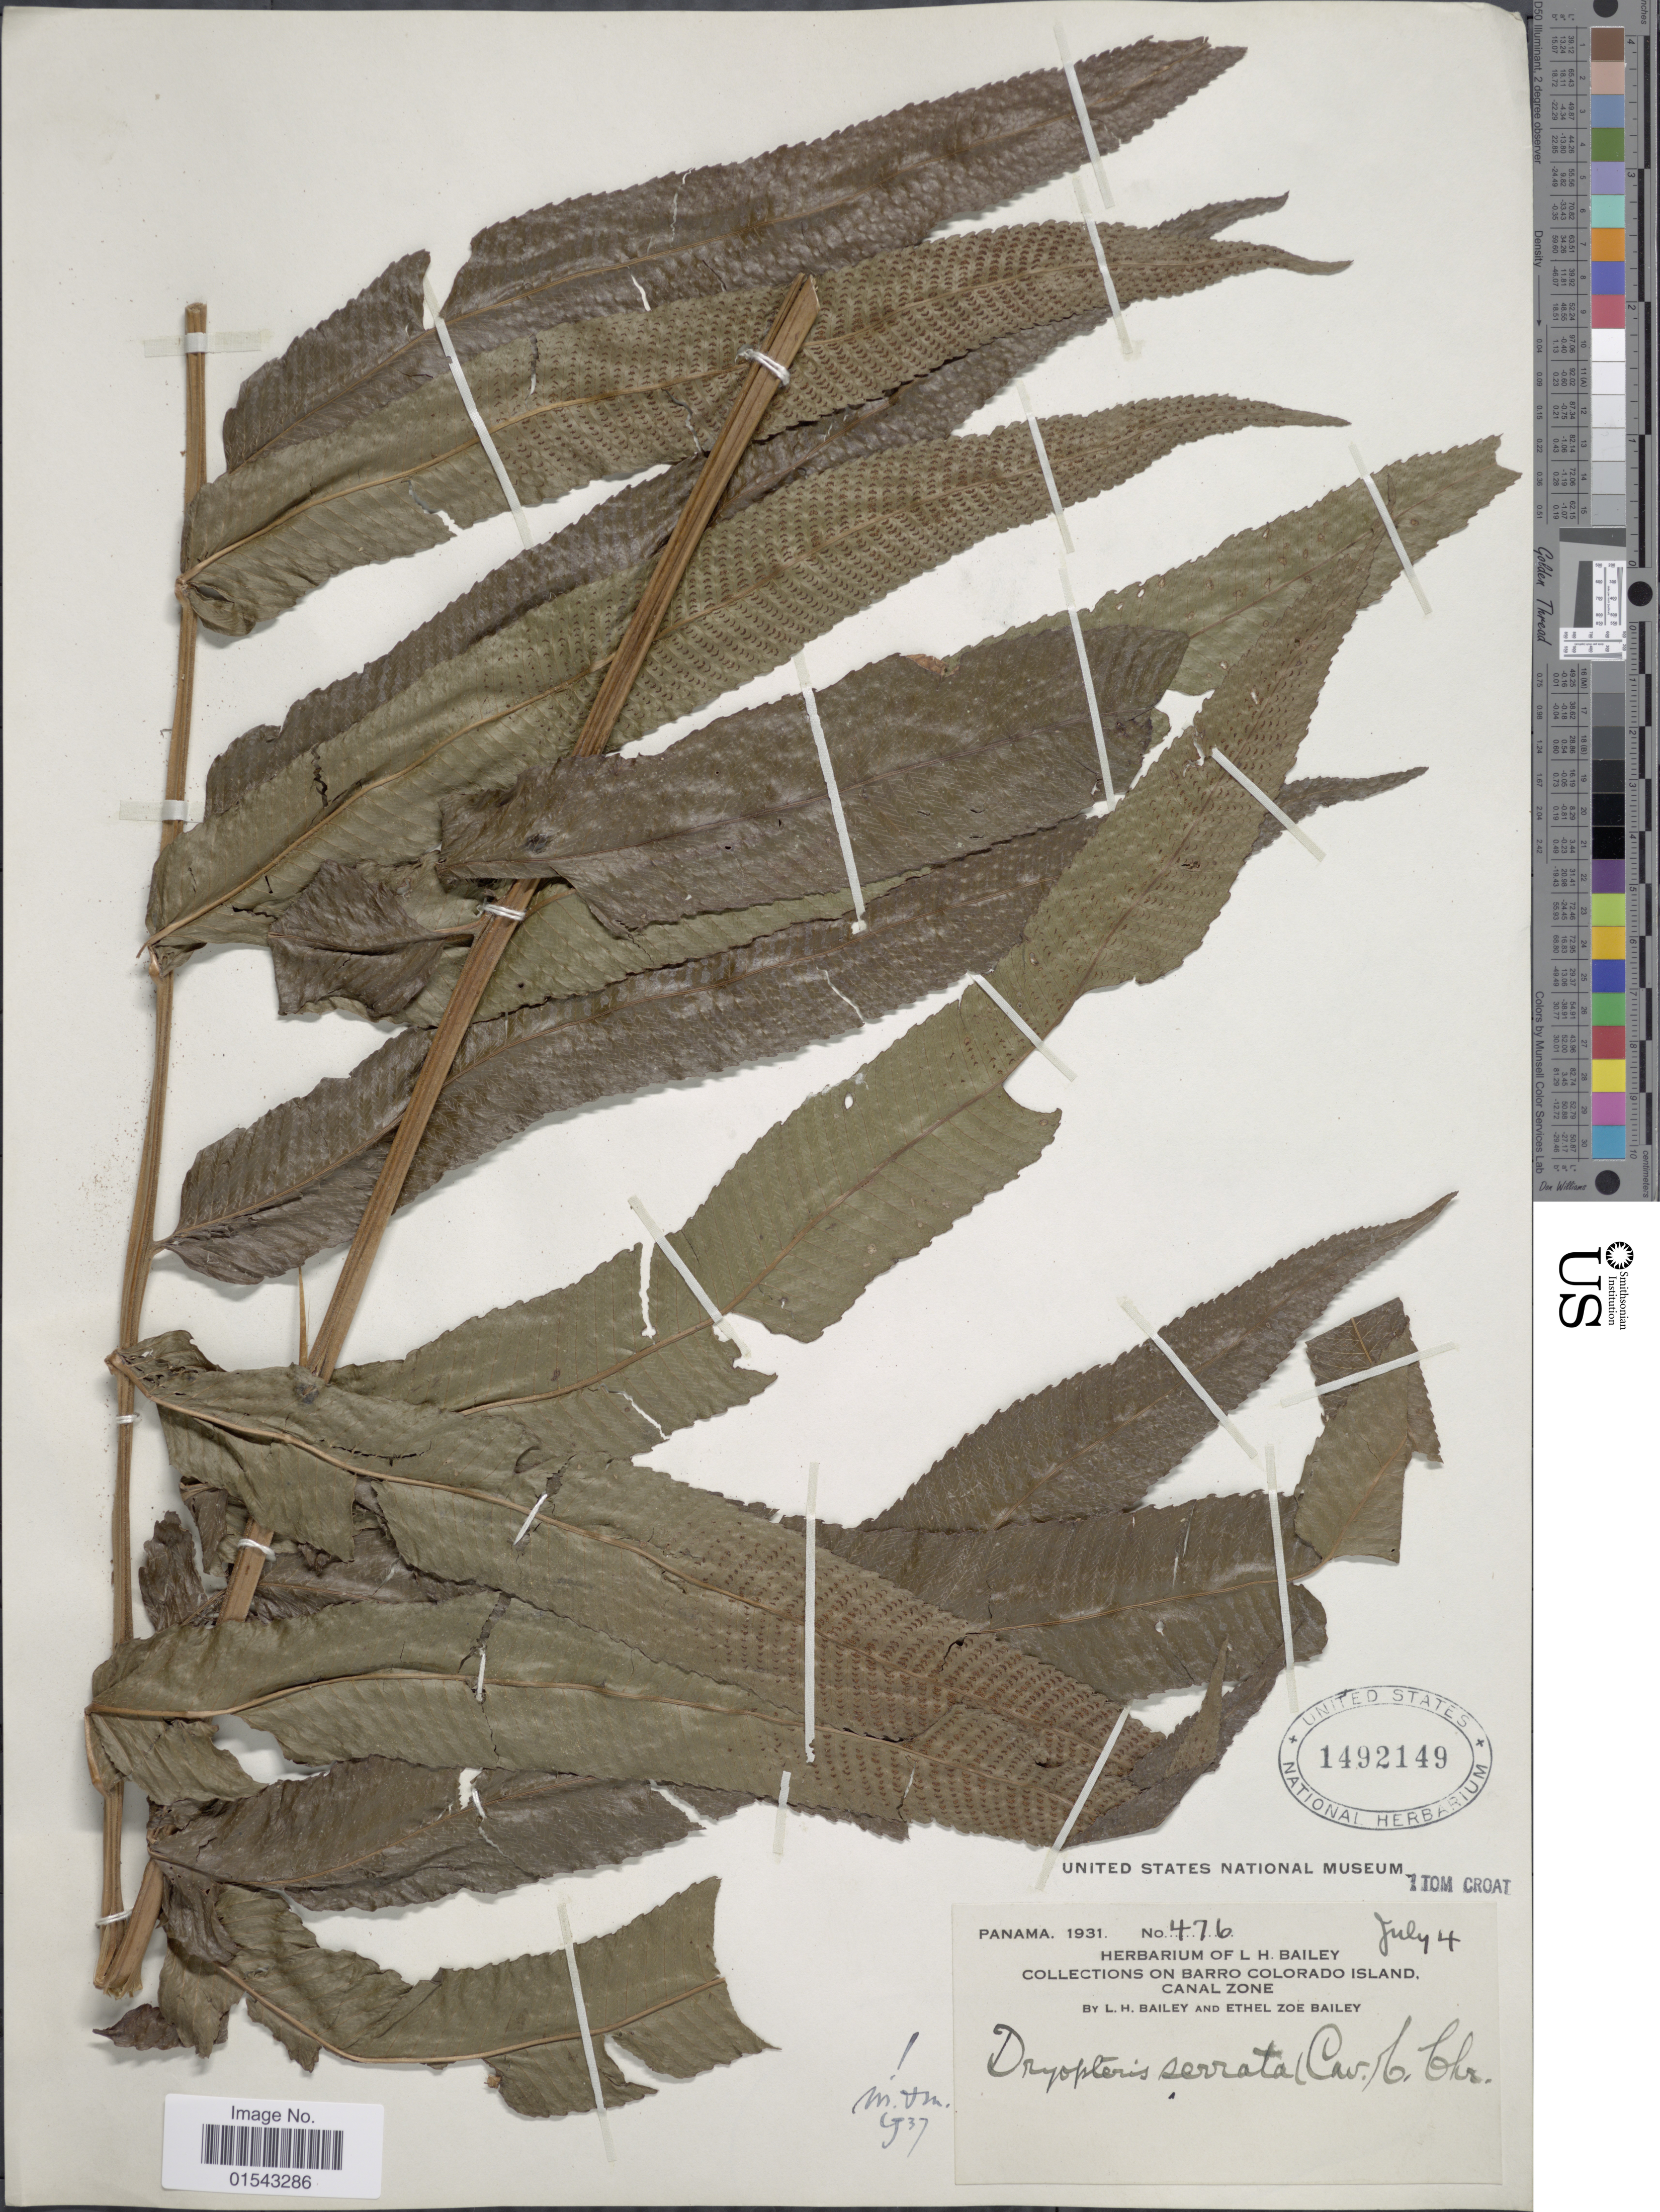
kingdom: Plantae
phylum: Tracheophyta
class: Polypodiopsida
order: Polypodiales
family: Thelypteridaceae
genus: Meniscium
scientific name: Meniscium serratum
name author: Cav.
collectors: L. H. Bailey & E. Z. Bailey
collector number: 476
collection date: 1931-07-04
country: Panama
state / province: Panamá Oeste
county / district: Canal Zone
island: Barro Colorado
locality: Panama, Barro Colorado Island, Canal Zone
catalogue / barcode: US 1492149